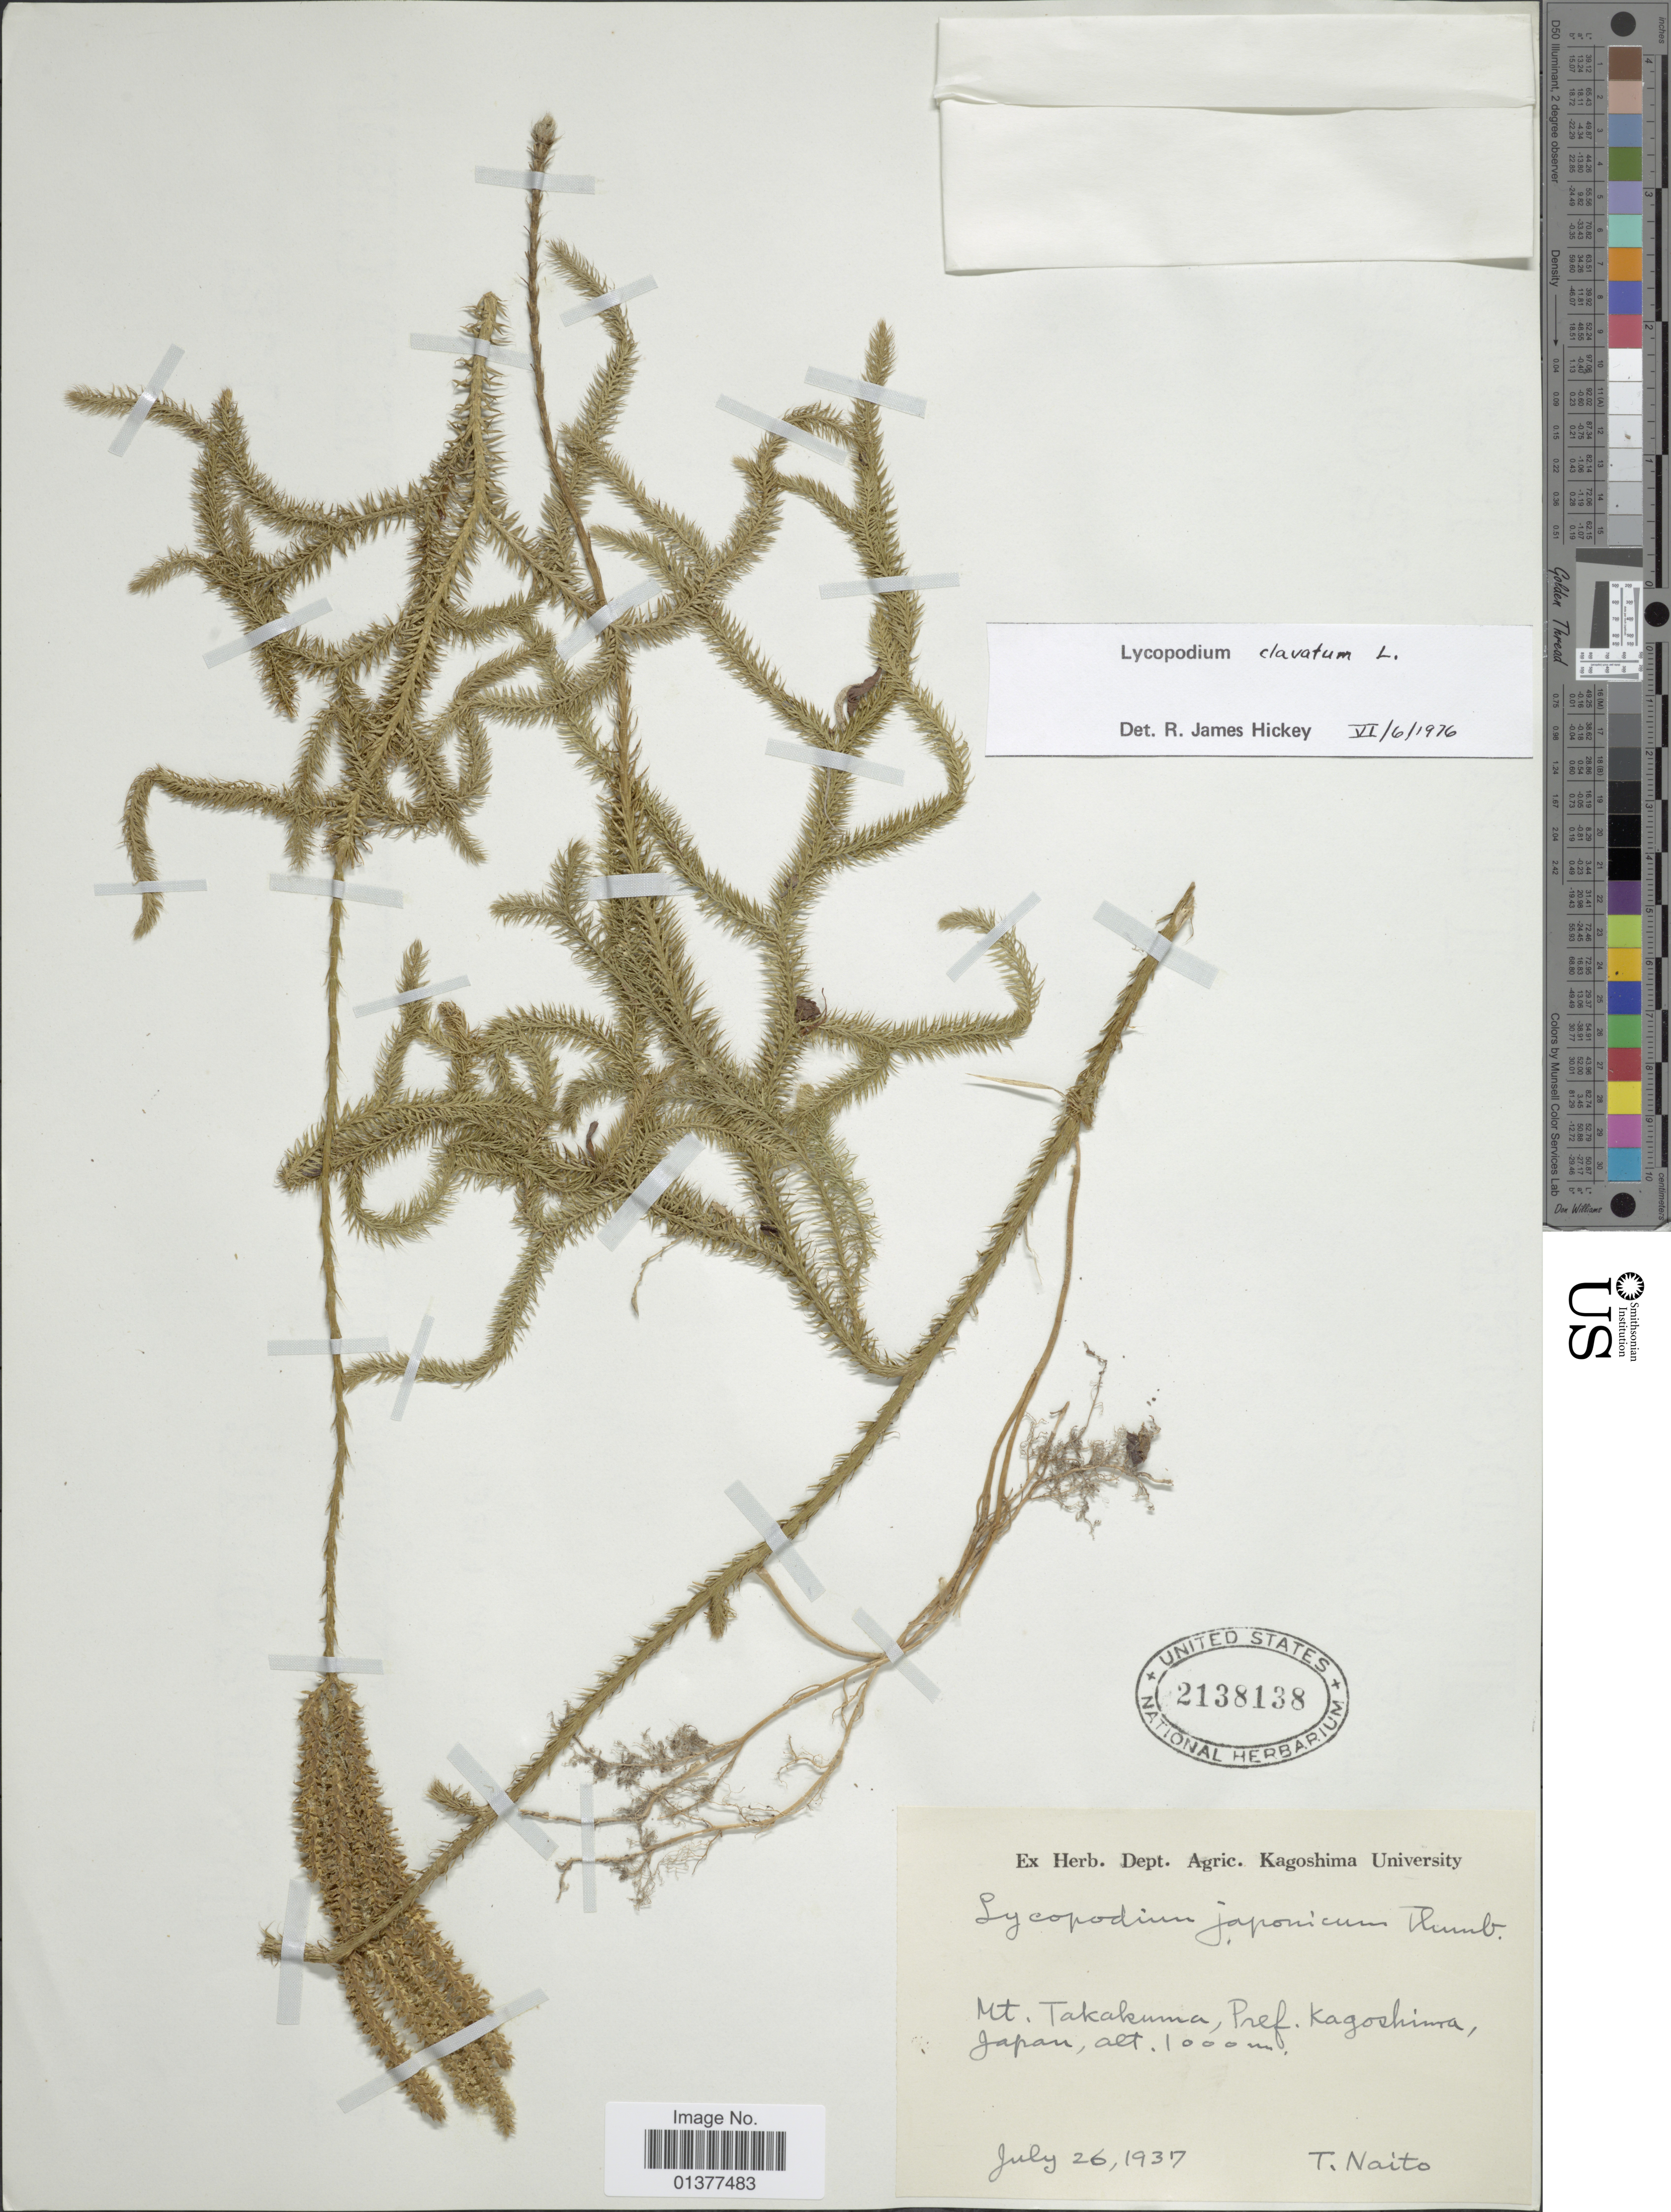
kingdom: Plantae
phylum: Tracheophyta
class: Lycopodiopsida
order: Lycopodiales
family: Lycopodiaceae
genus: Lycopodium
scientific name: Lycopodium clavatum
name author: L.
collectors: T. Naito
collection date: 1937-07-26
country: Japan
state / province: Kagosima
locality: Mt. Takakuma, pref. Kagoshima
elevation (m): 1000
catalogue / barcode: US 2138138